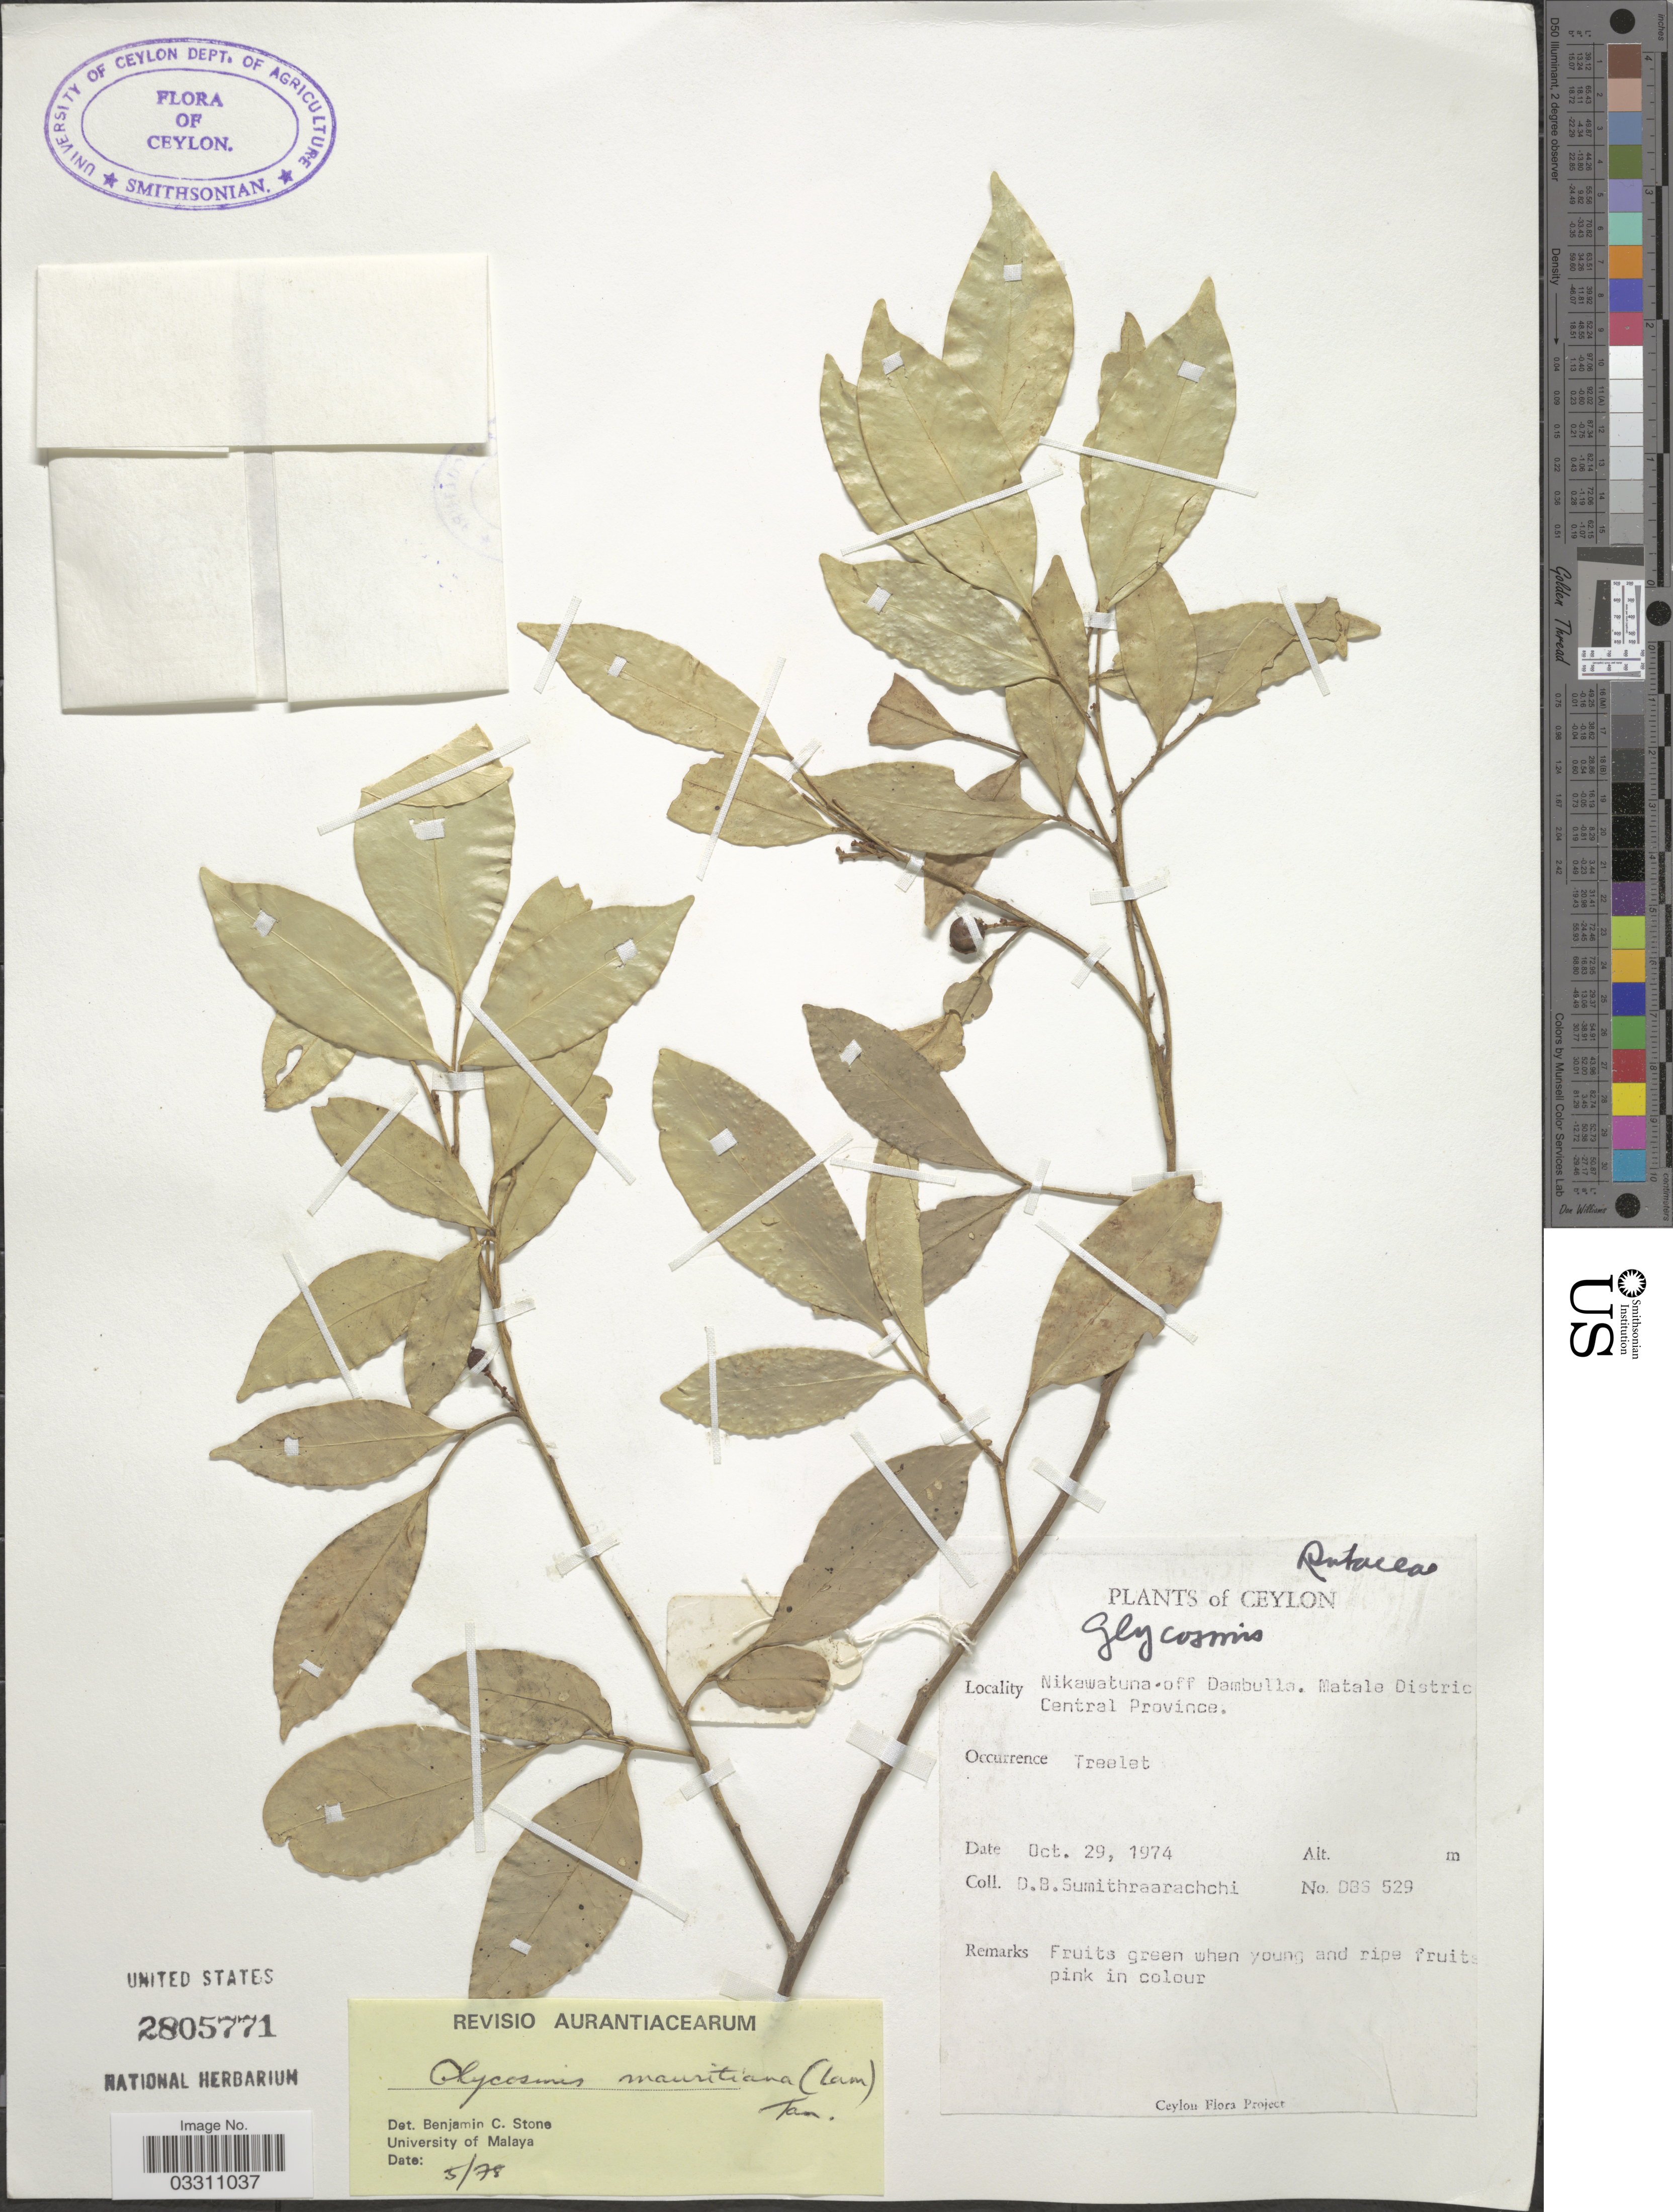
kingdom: Plantae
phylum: Tracheophyta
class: Magnoliopsida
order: Sapindales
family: Rutaceae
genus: Glycosmis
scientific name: Glycosmis mauritiana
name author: (Lamkey) Tanaka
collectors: D. B. Sumithraarachchi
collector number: DBS529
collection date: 1974-10-29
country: Sri Lanka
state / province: Central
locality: Ceylon, Nikawatuna-off Dambulla. Matale District.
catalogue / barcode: US 2805771